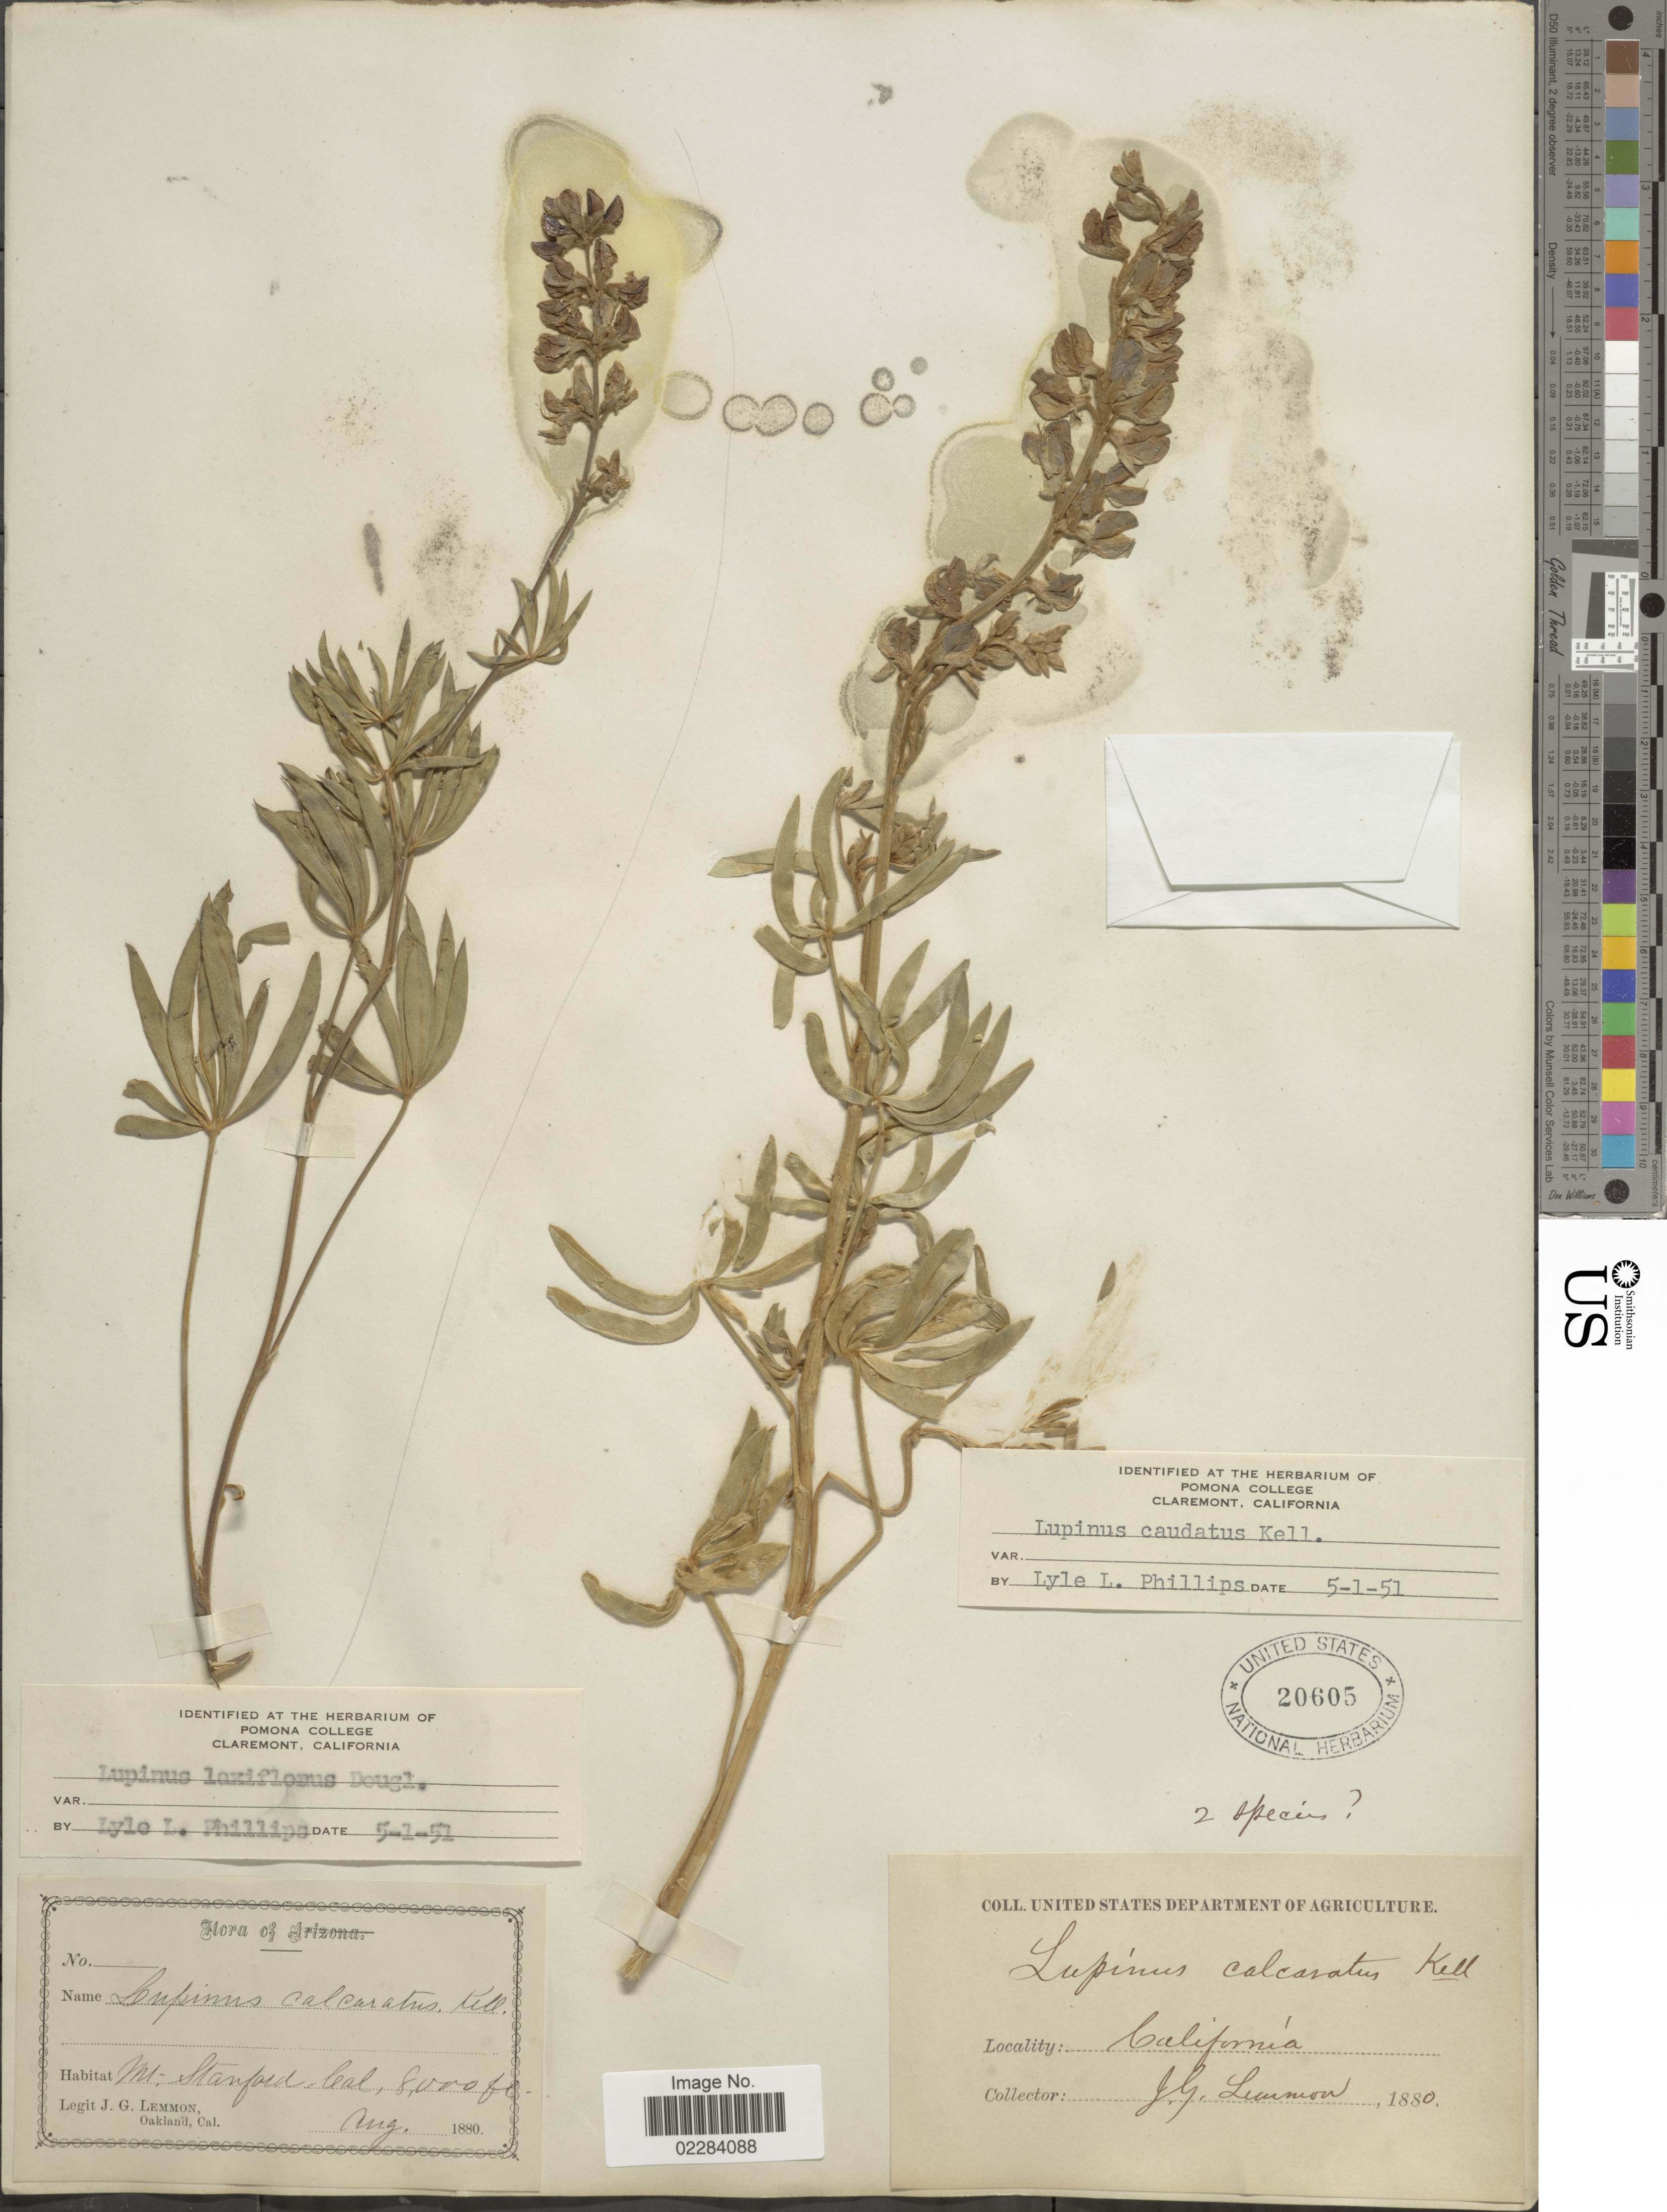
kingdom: Plantae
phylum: Tracheophyta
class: Magnoliopsida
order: Fabales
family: Fabaceae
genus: Lupinus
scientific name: Lupinus argenteus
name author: Pursh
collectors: J. Lemmon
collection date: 1880-08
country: United States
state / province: California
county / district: Santa Clara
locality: Mt. Stanford, Cal.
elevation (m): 2438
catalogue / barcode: US 20605